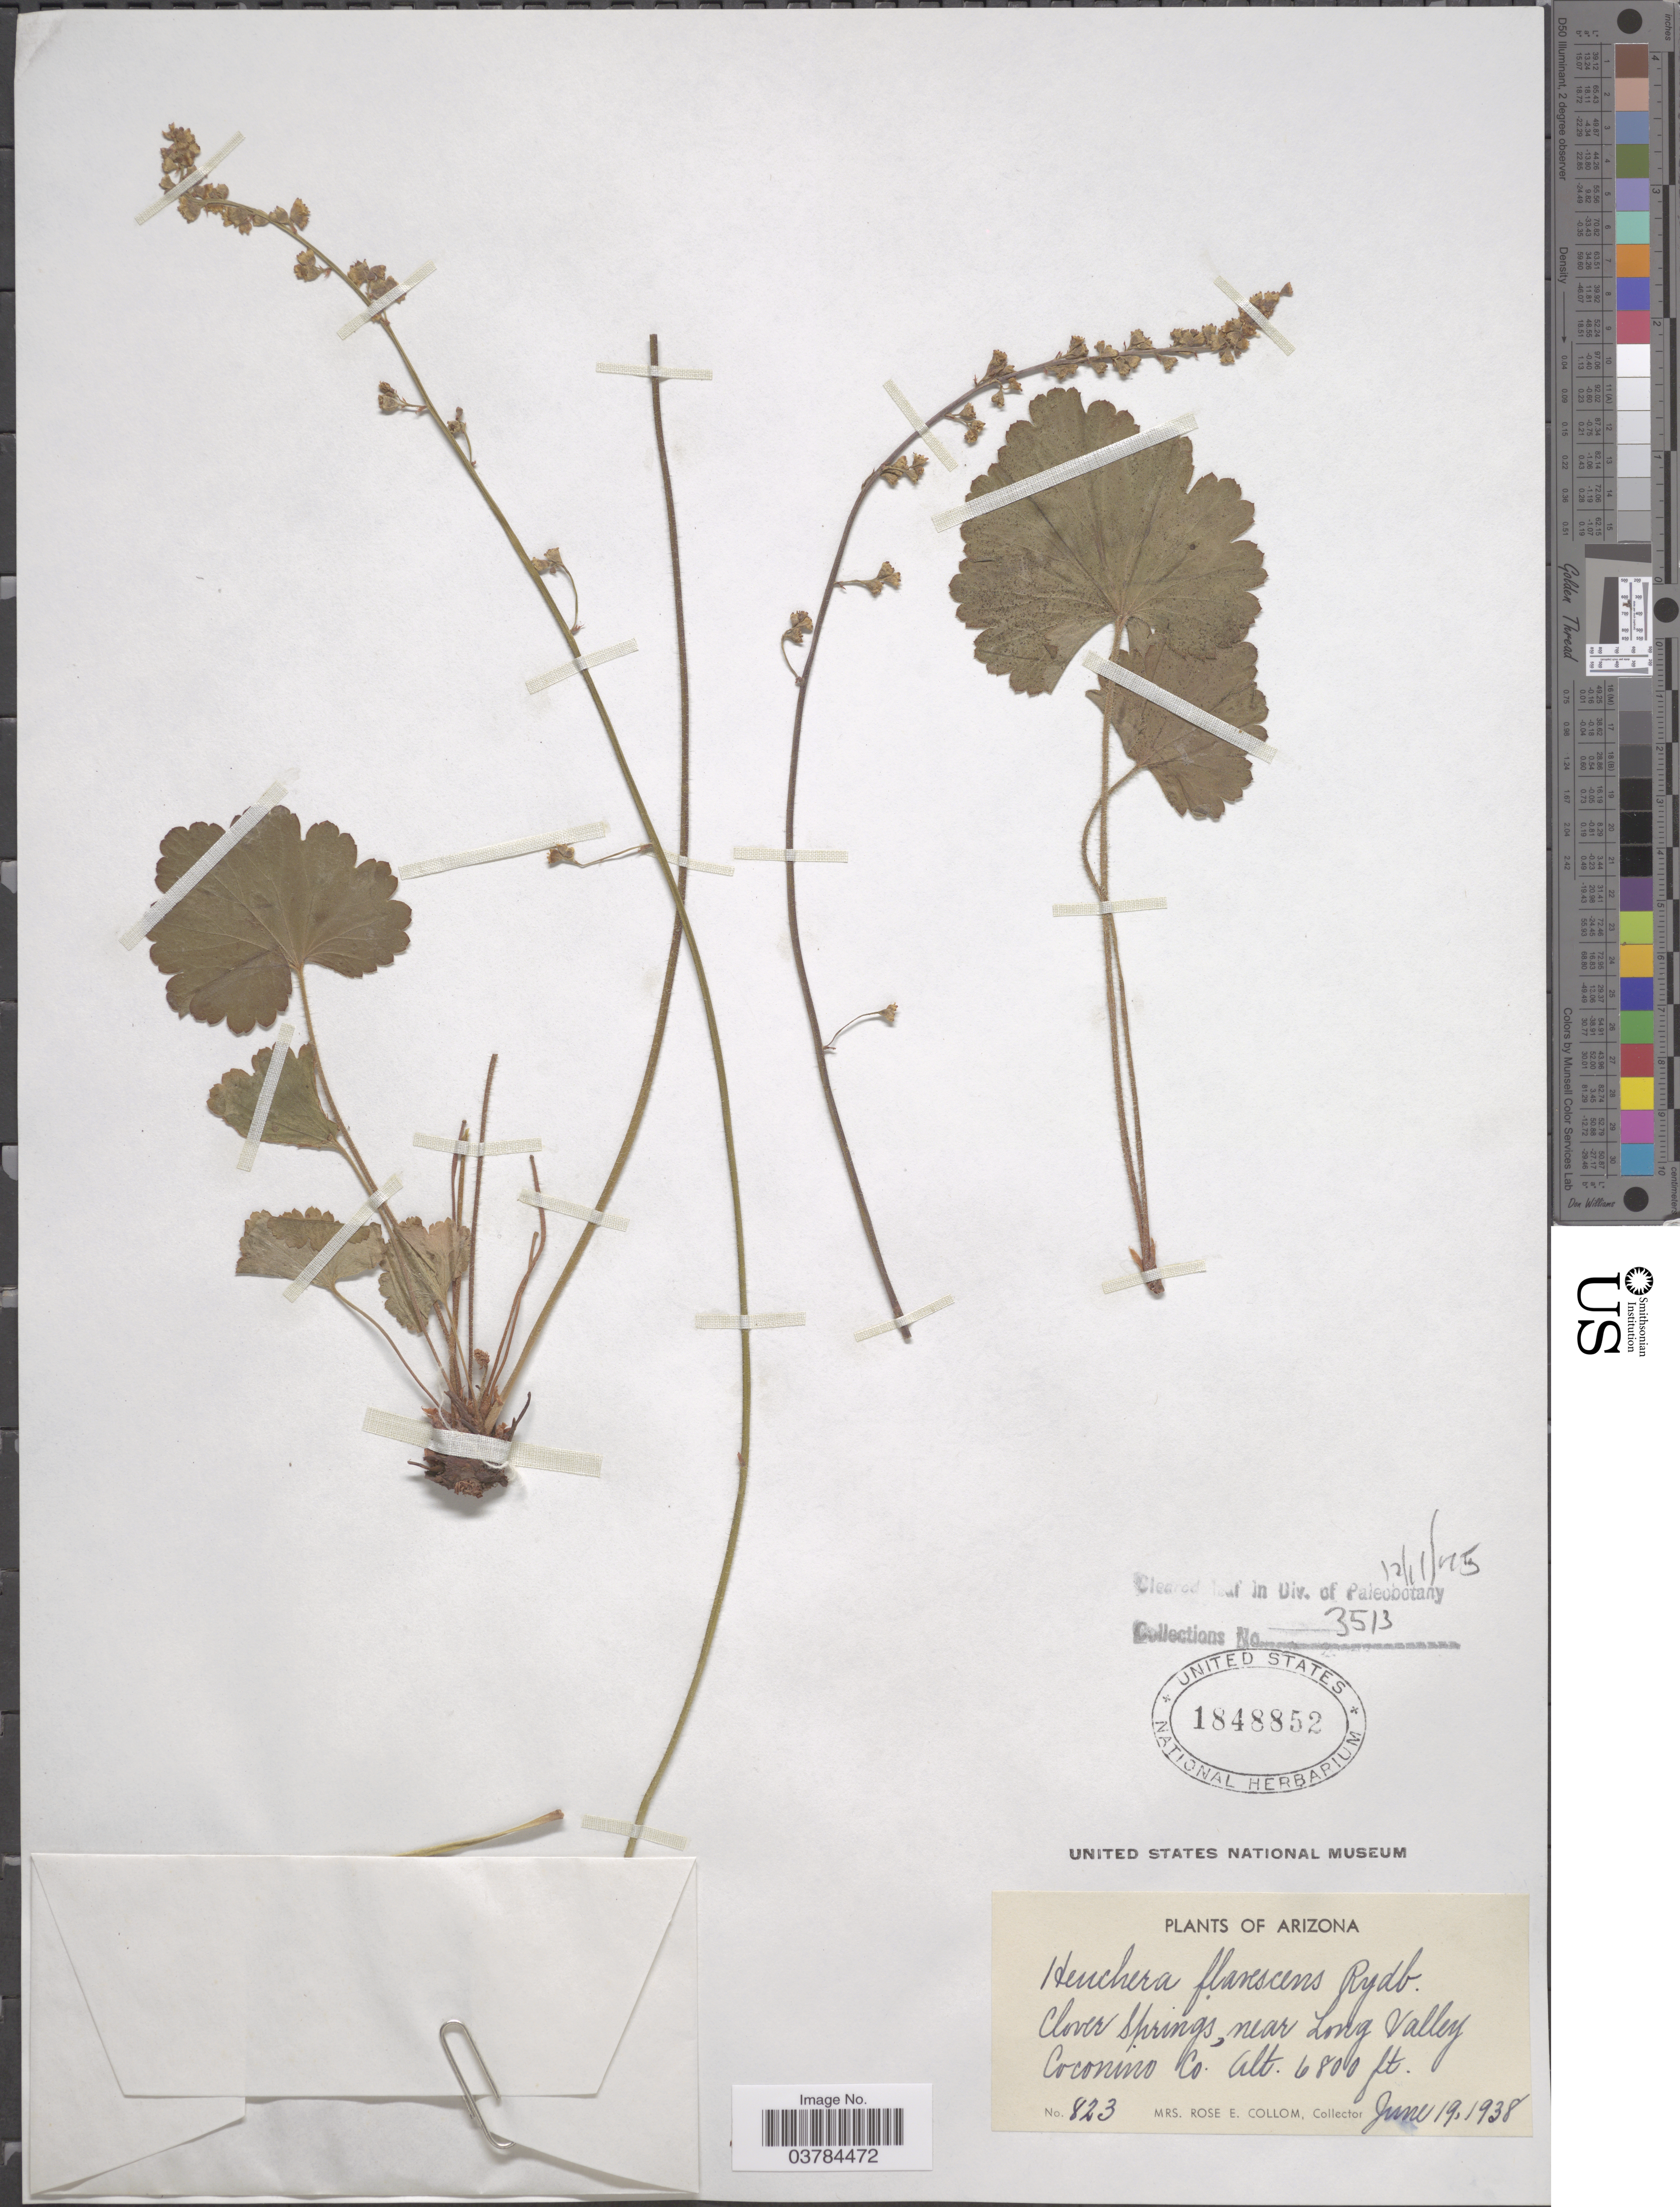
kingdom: Plantae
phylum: Tracheophyta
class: Magnoliopsida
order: Saxifragales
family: Saxifragaceae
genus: Heuchera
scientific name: Heuchera flavescens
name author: Rydb.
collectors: R. E. Collom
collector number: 823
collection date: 1938-06-19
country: United States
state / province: Arizona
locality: Clover Springs, near Long Valley. Coconino Co.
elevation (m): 2073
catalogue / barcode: US 1848852